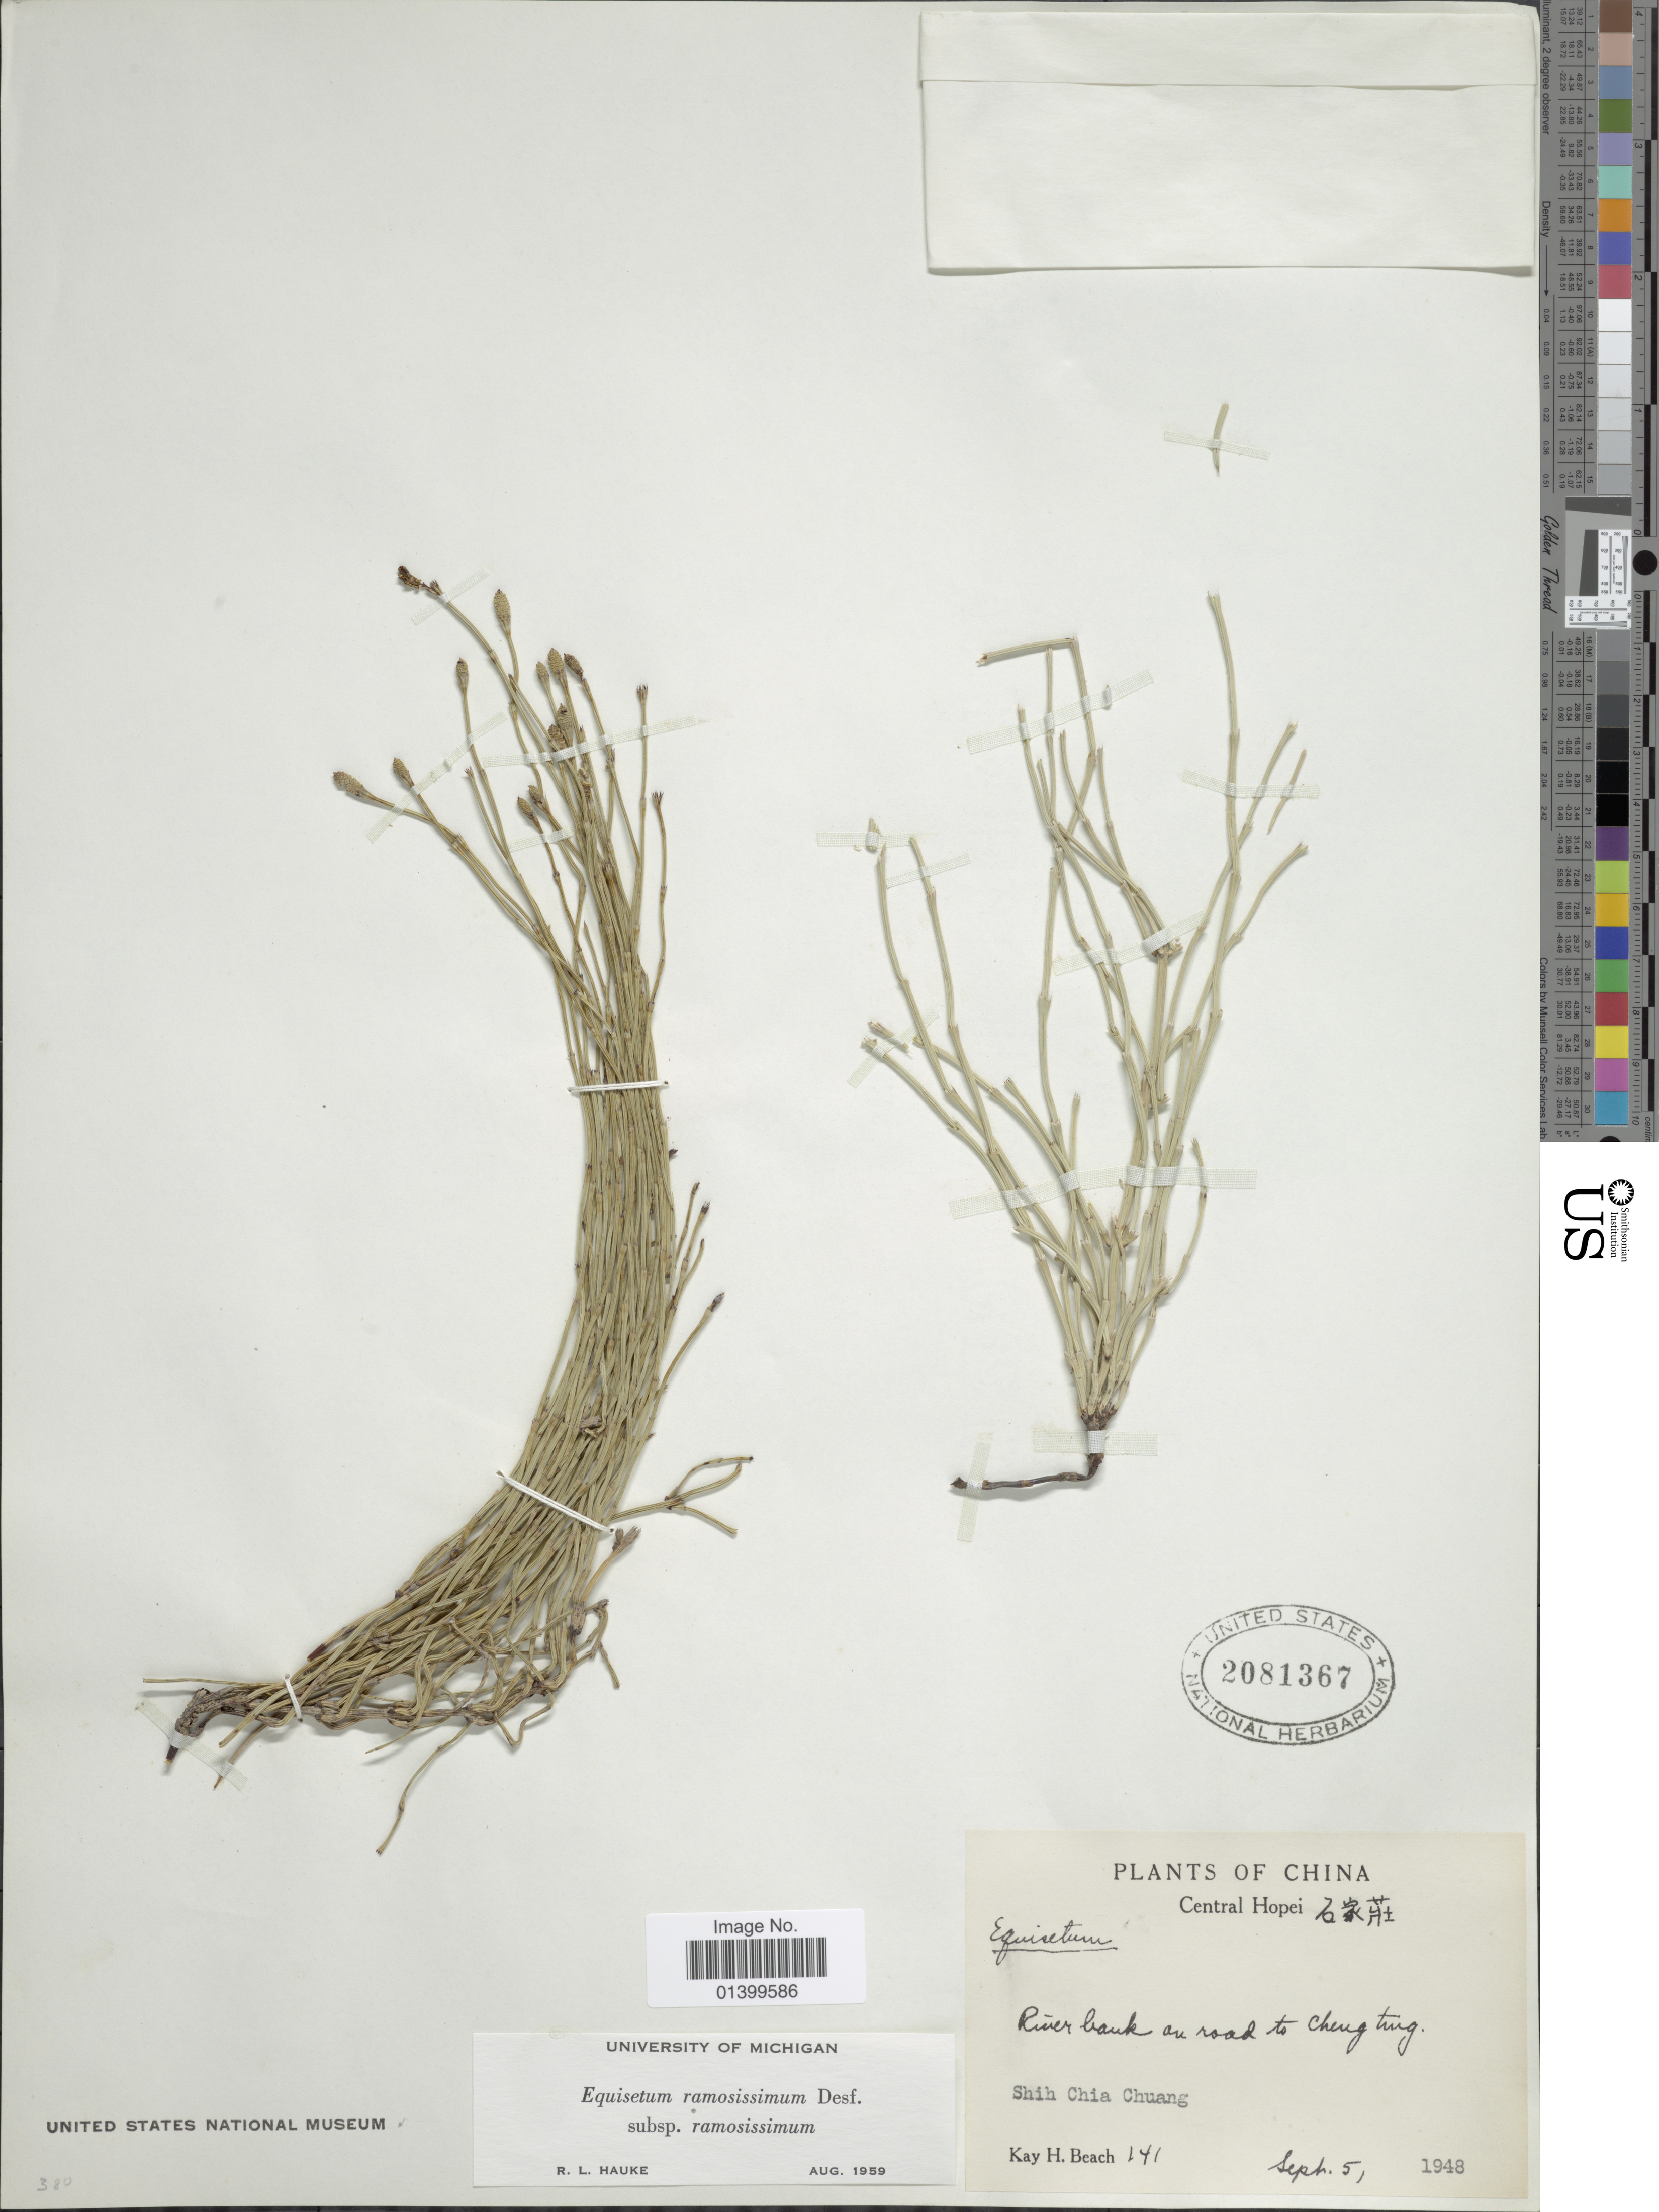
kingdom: Plantae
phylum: Tracheophyta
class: Polypodiopsida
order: Equisetales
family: Equisetaceae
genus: Equisetum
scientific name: Equisetum ramosissimum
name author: Desf.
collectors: K. H. Beach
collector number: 141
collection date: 1948-09-05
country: China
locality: Plants of China. Central Hopei X. River bank on road to Cheungting [interpreted]. Shih Chia Chuang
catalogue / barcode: US 2081367